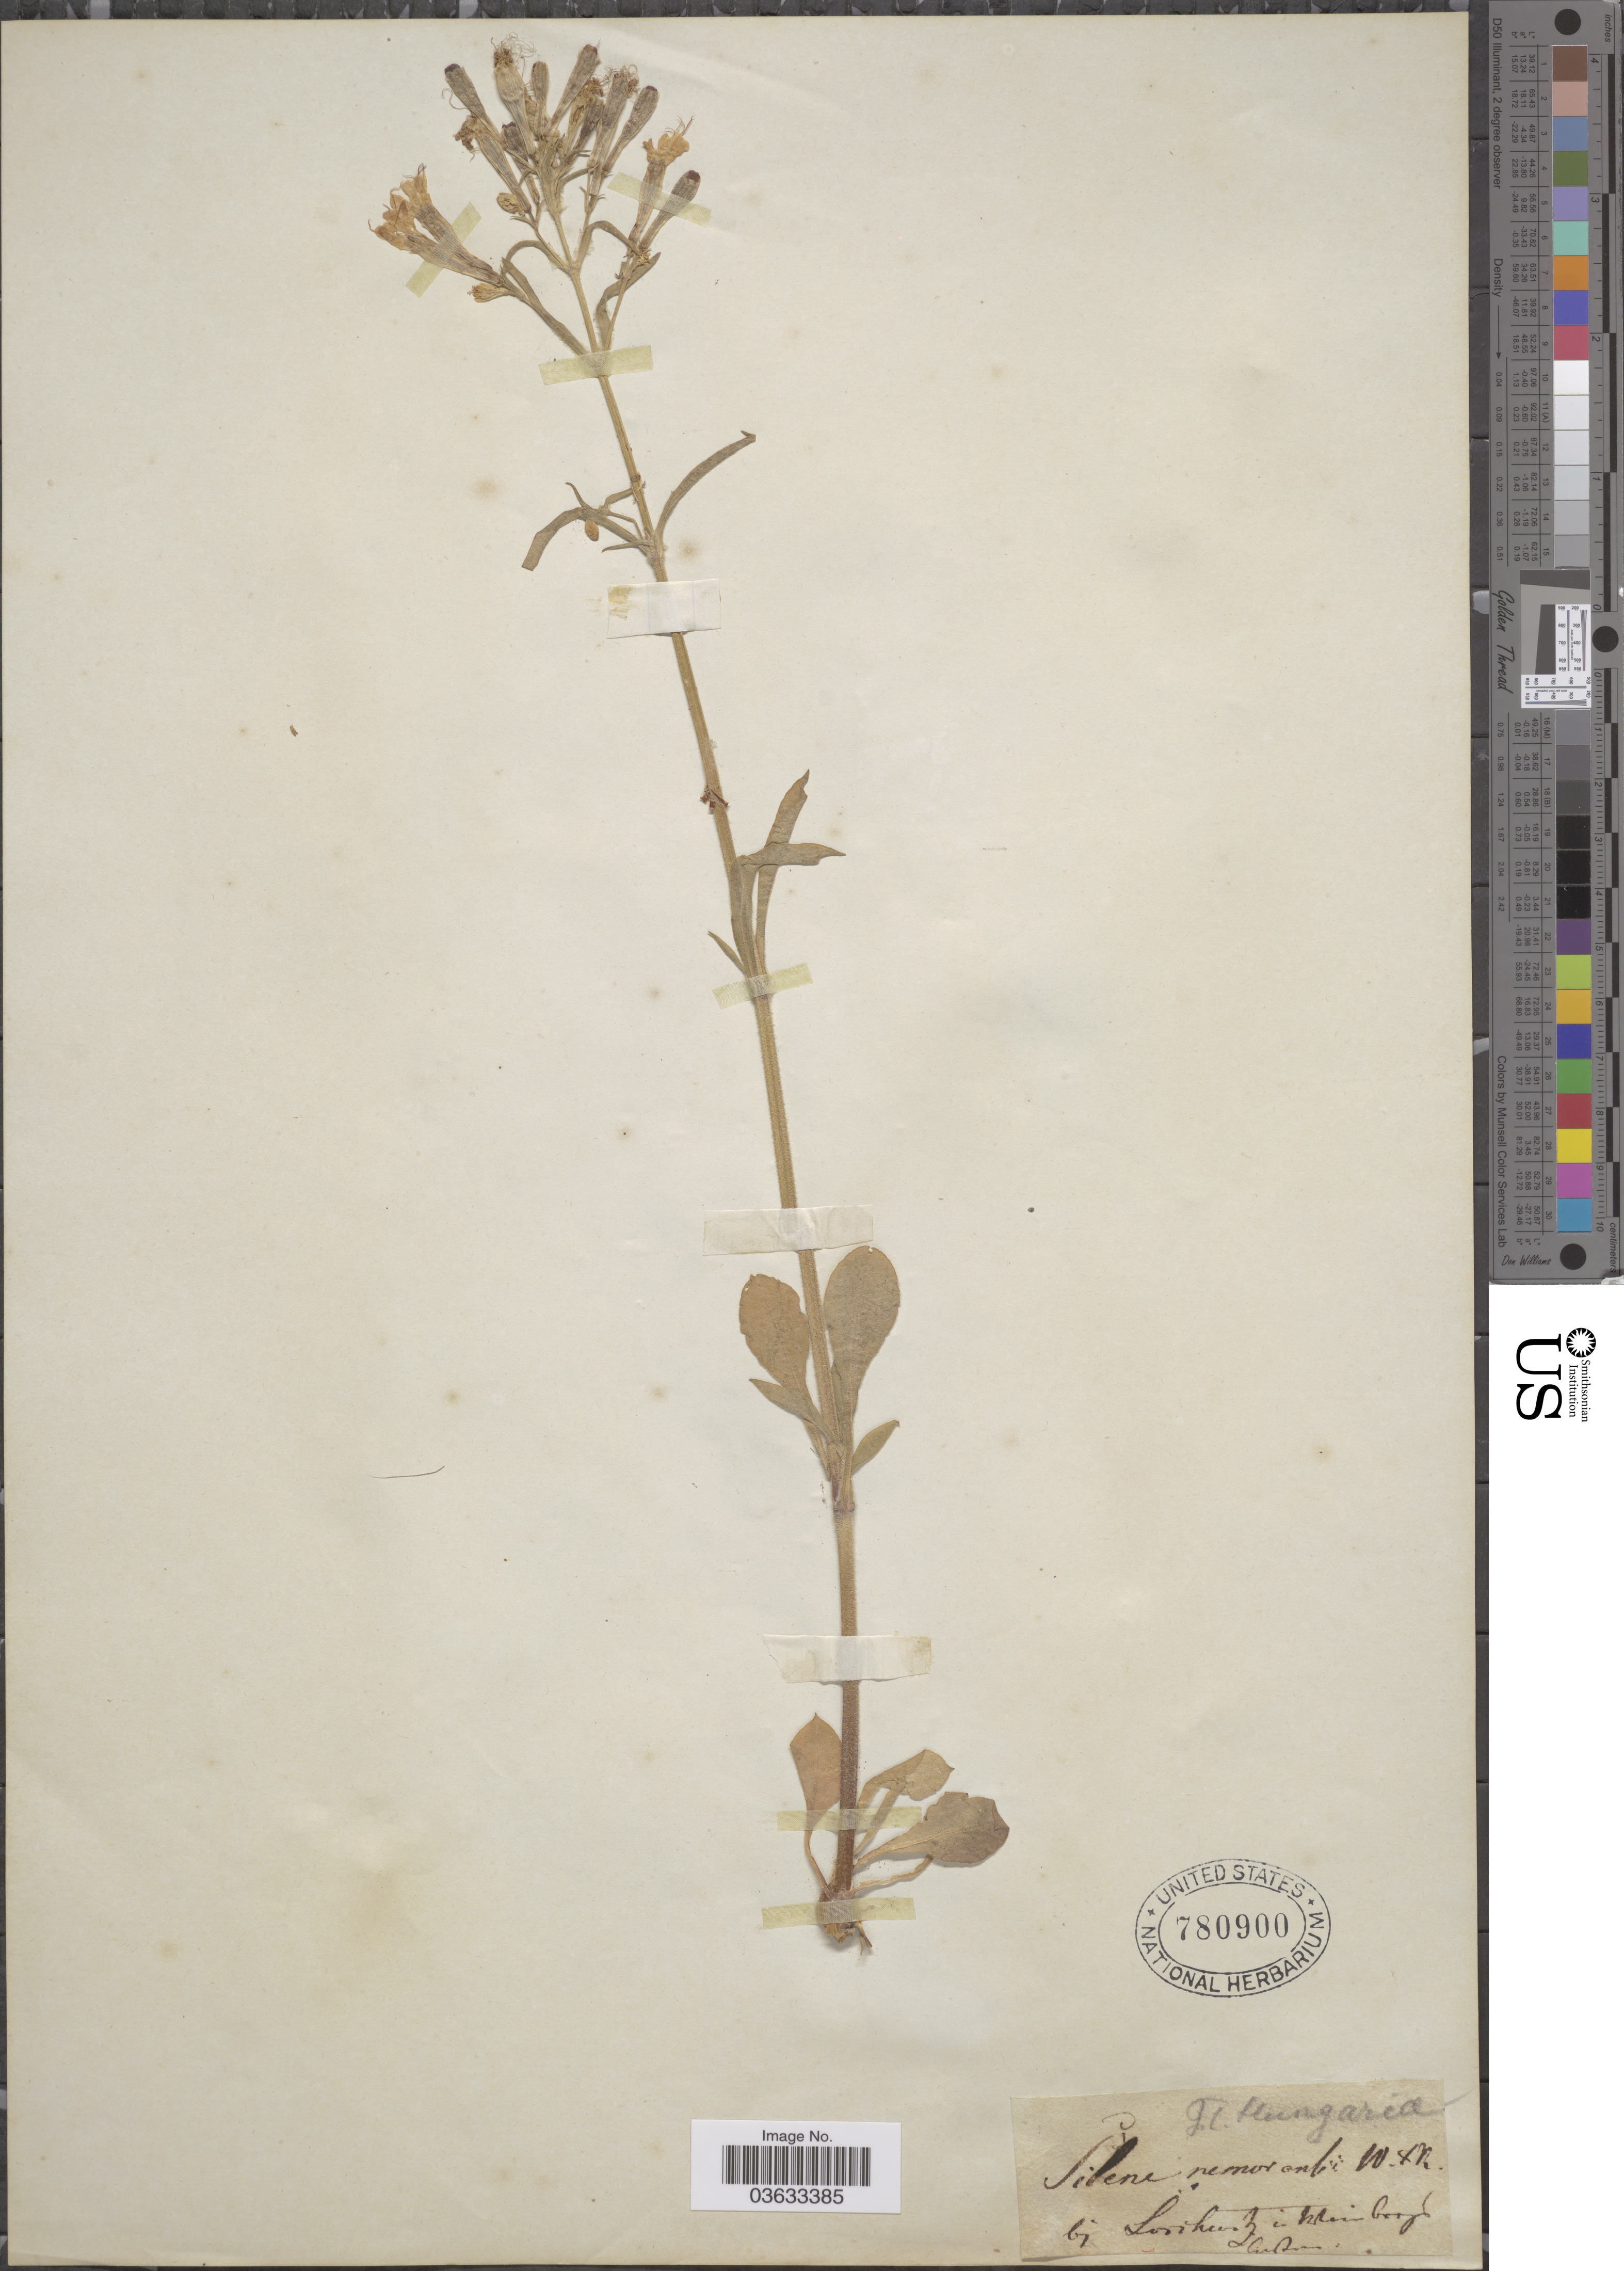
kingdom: Plantae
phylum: Tracheophyta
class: Magnoliopsida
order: Caryophyllales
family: Caryophyllaceae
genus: Silene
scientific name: Silene nemoralis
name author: Waldst. & Kit.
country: Hungary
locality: Bj Lorikwiz in Klein Googt. [interpreted]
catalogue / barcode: US 780900